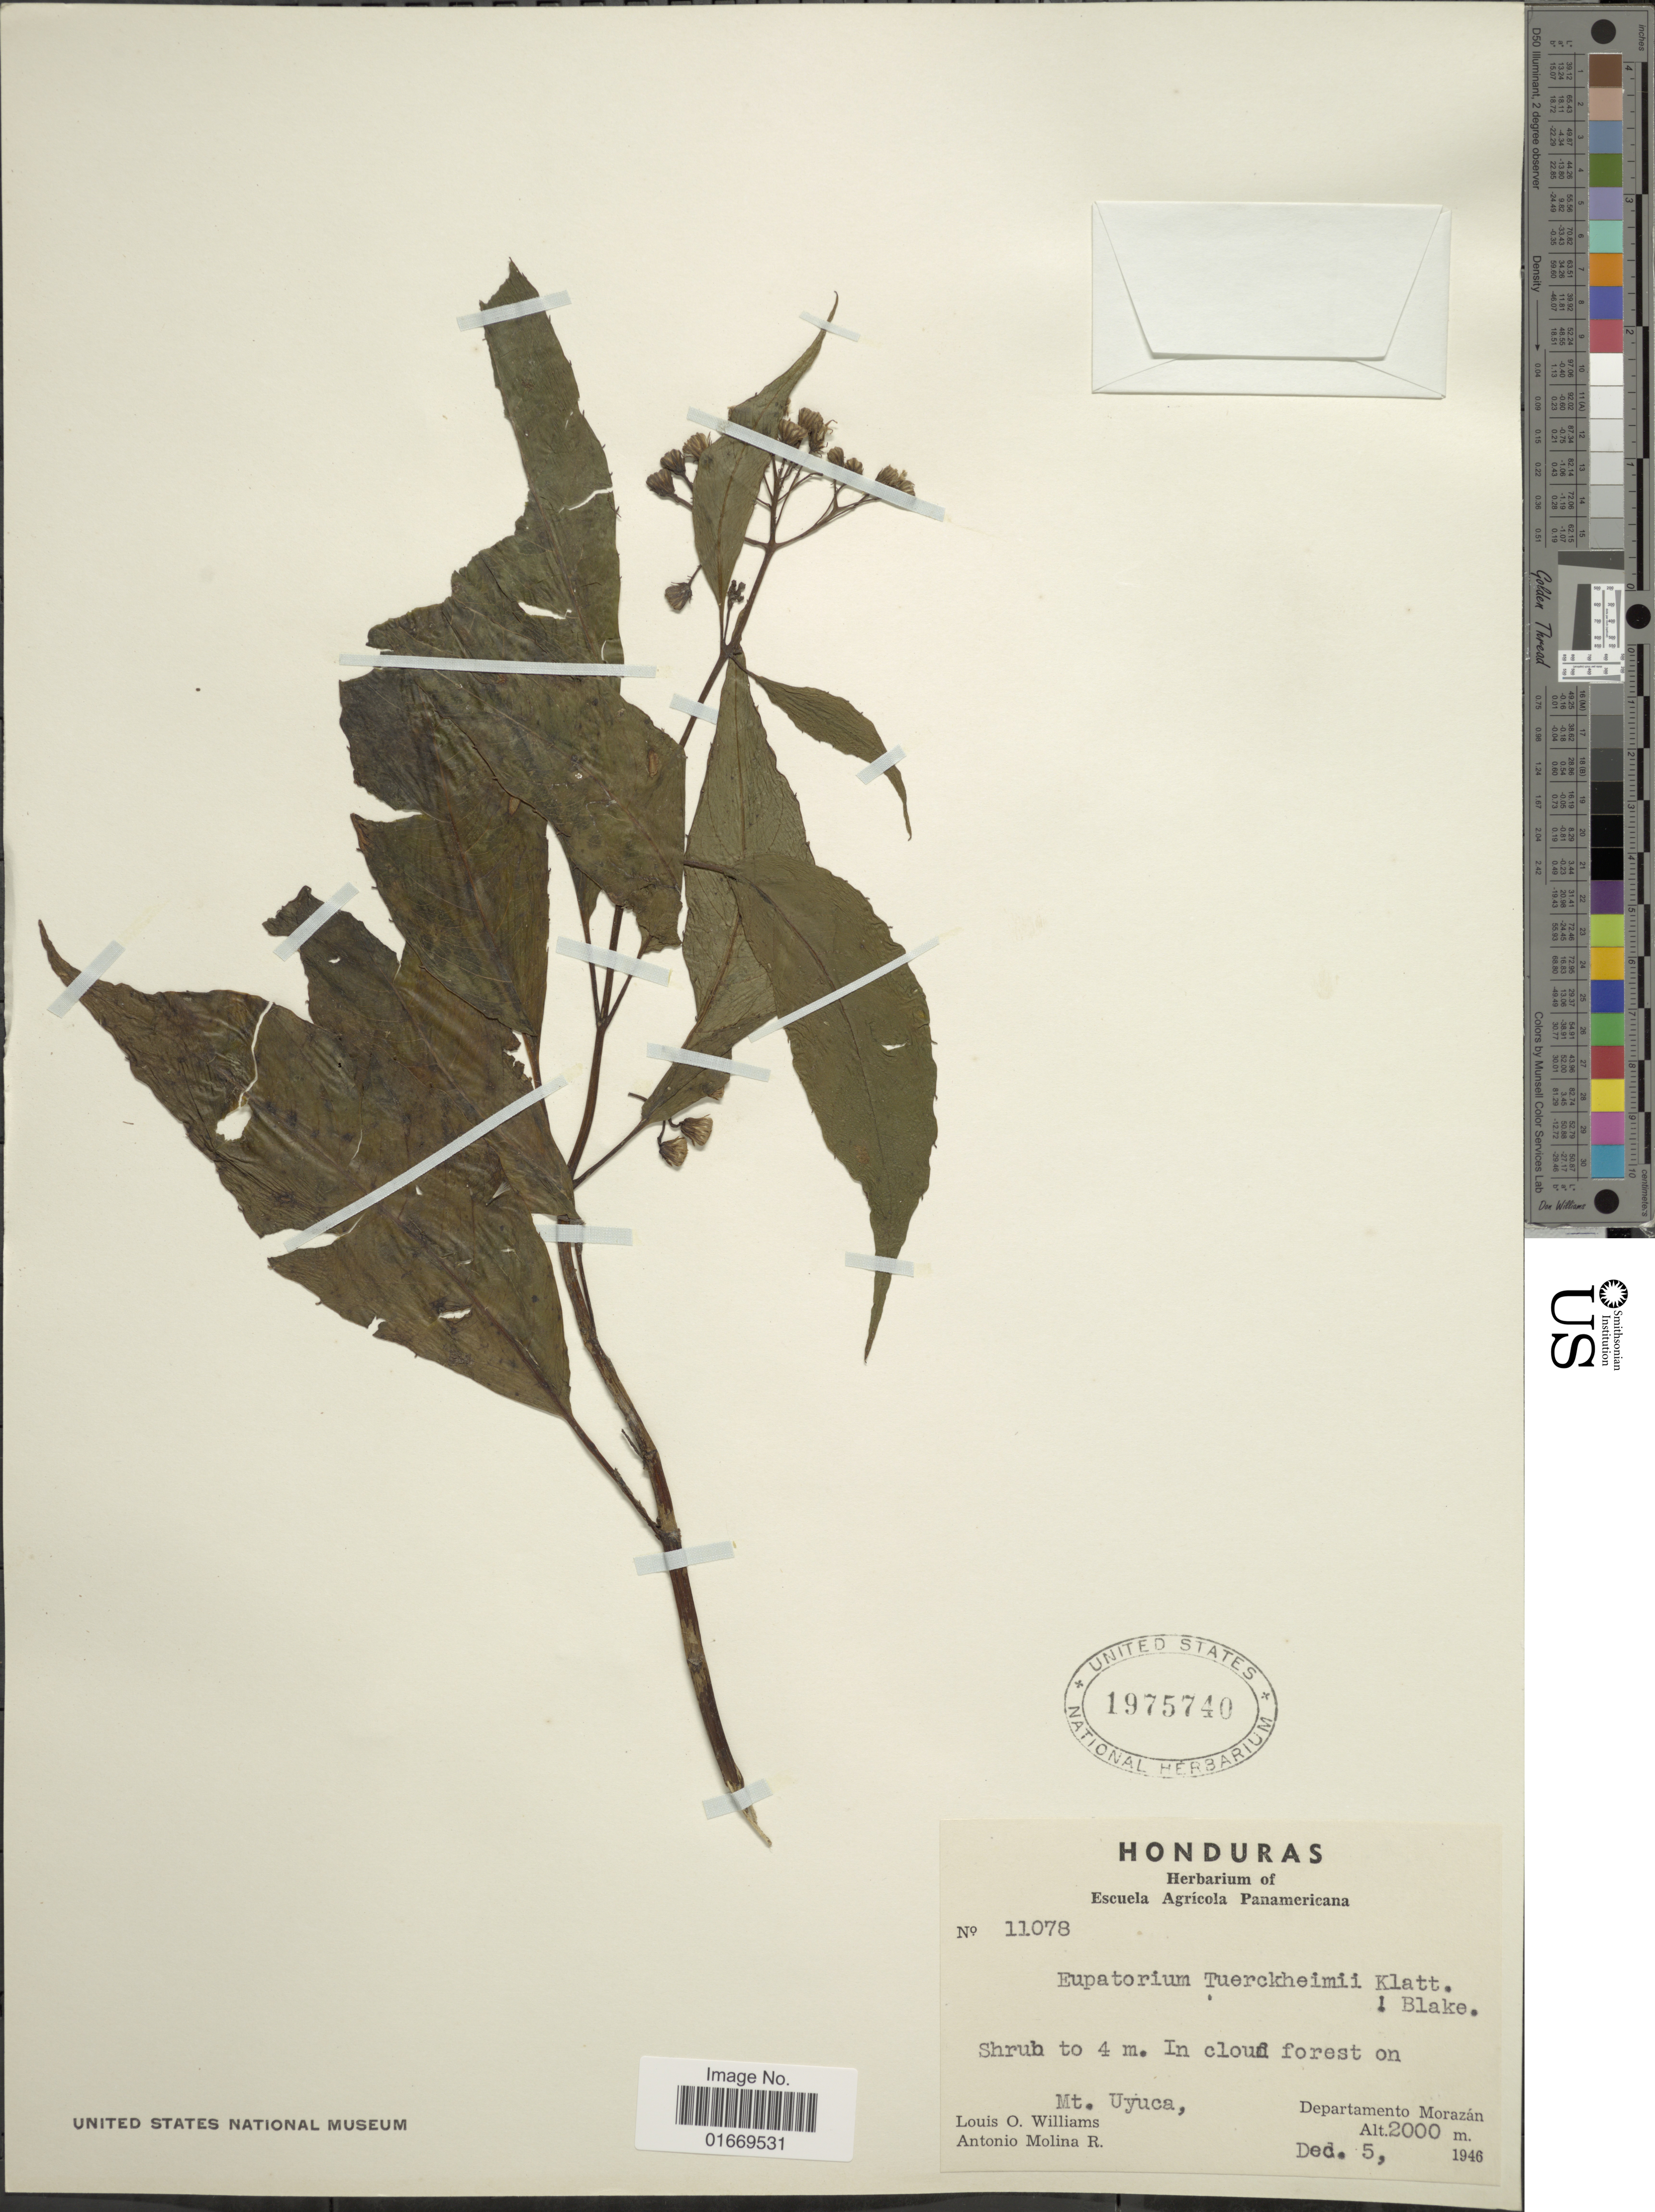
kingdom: Plantae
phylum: Tracheophyta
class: Magnoliopsida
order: Asterales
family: Asteraceae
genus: Bartlettina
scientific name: Bartlettina tuerckheimii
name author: (Klatt) R.M. King & H. Rob.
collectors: L. O. Williams & A. Molina R.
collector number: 11078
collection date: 1946-12-05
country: Honduras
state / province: Fco. Morazán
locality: In cloud forest on Mt. Uyuca, Department Morazán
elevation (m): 2000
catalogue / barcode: US 1975740